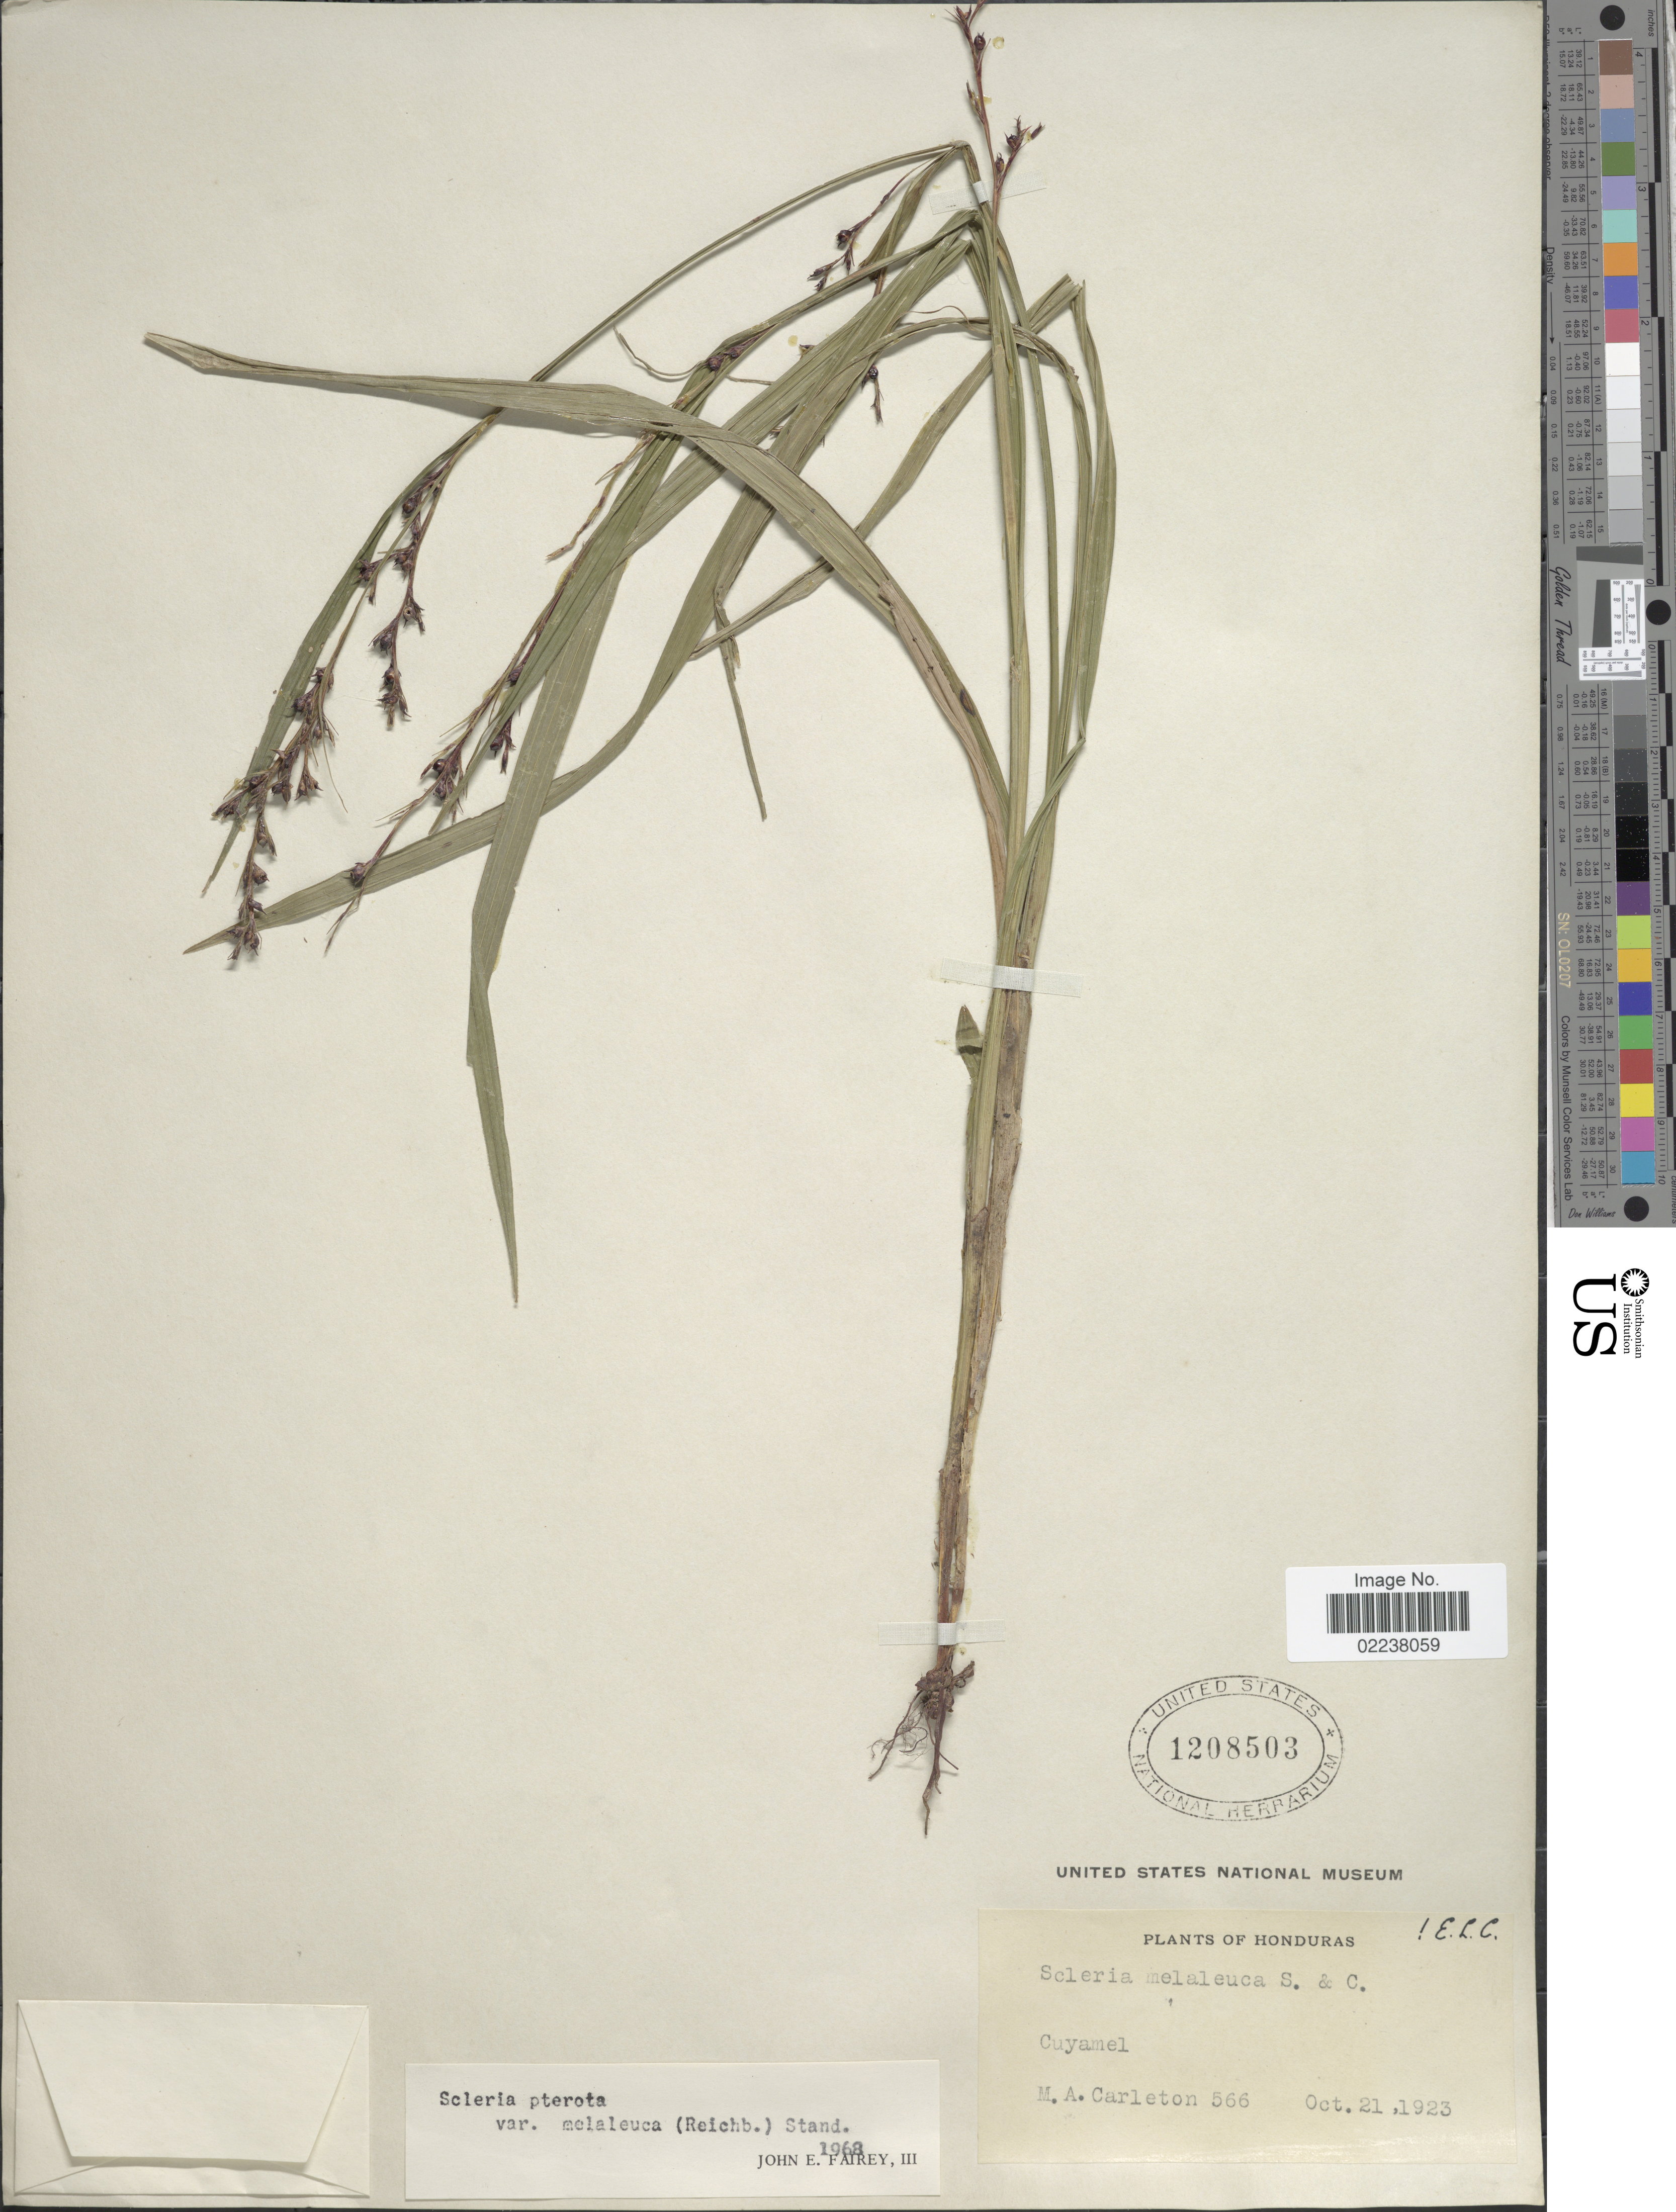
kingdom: Plantae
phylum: Tracheophyta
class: Liliopsida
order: Poales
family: Cyperaceae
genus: Scleria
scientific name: Scleria gaertneri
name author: Raddi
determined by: Strong, Mark T., (BOT), Smithsonian Institution - National Museum of Natural History (UNITED STATES)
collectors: M. A. Carleton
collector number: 566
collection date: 1923-10-21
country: Honduras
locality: Cuyamel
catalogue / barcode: US 1208503